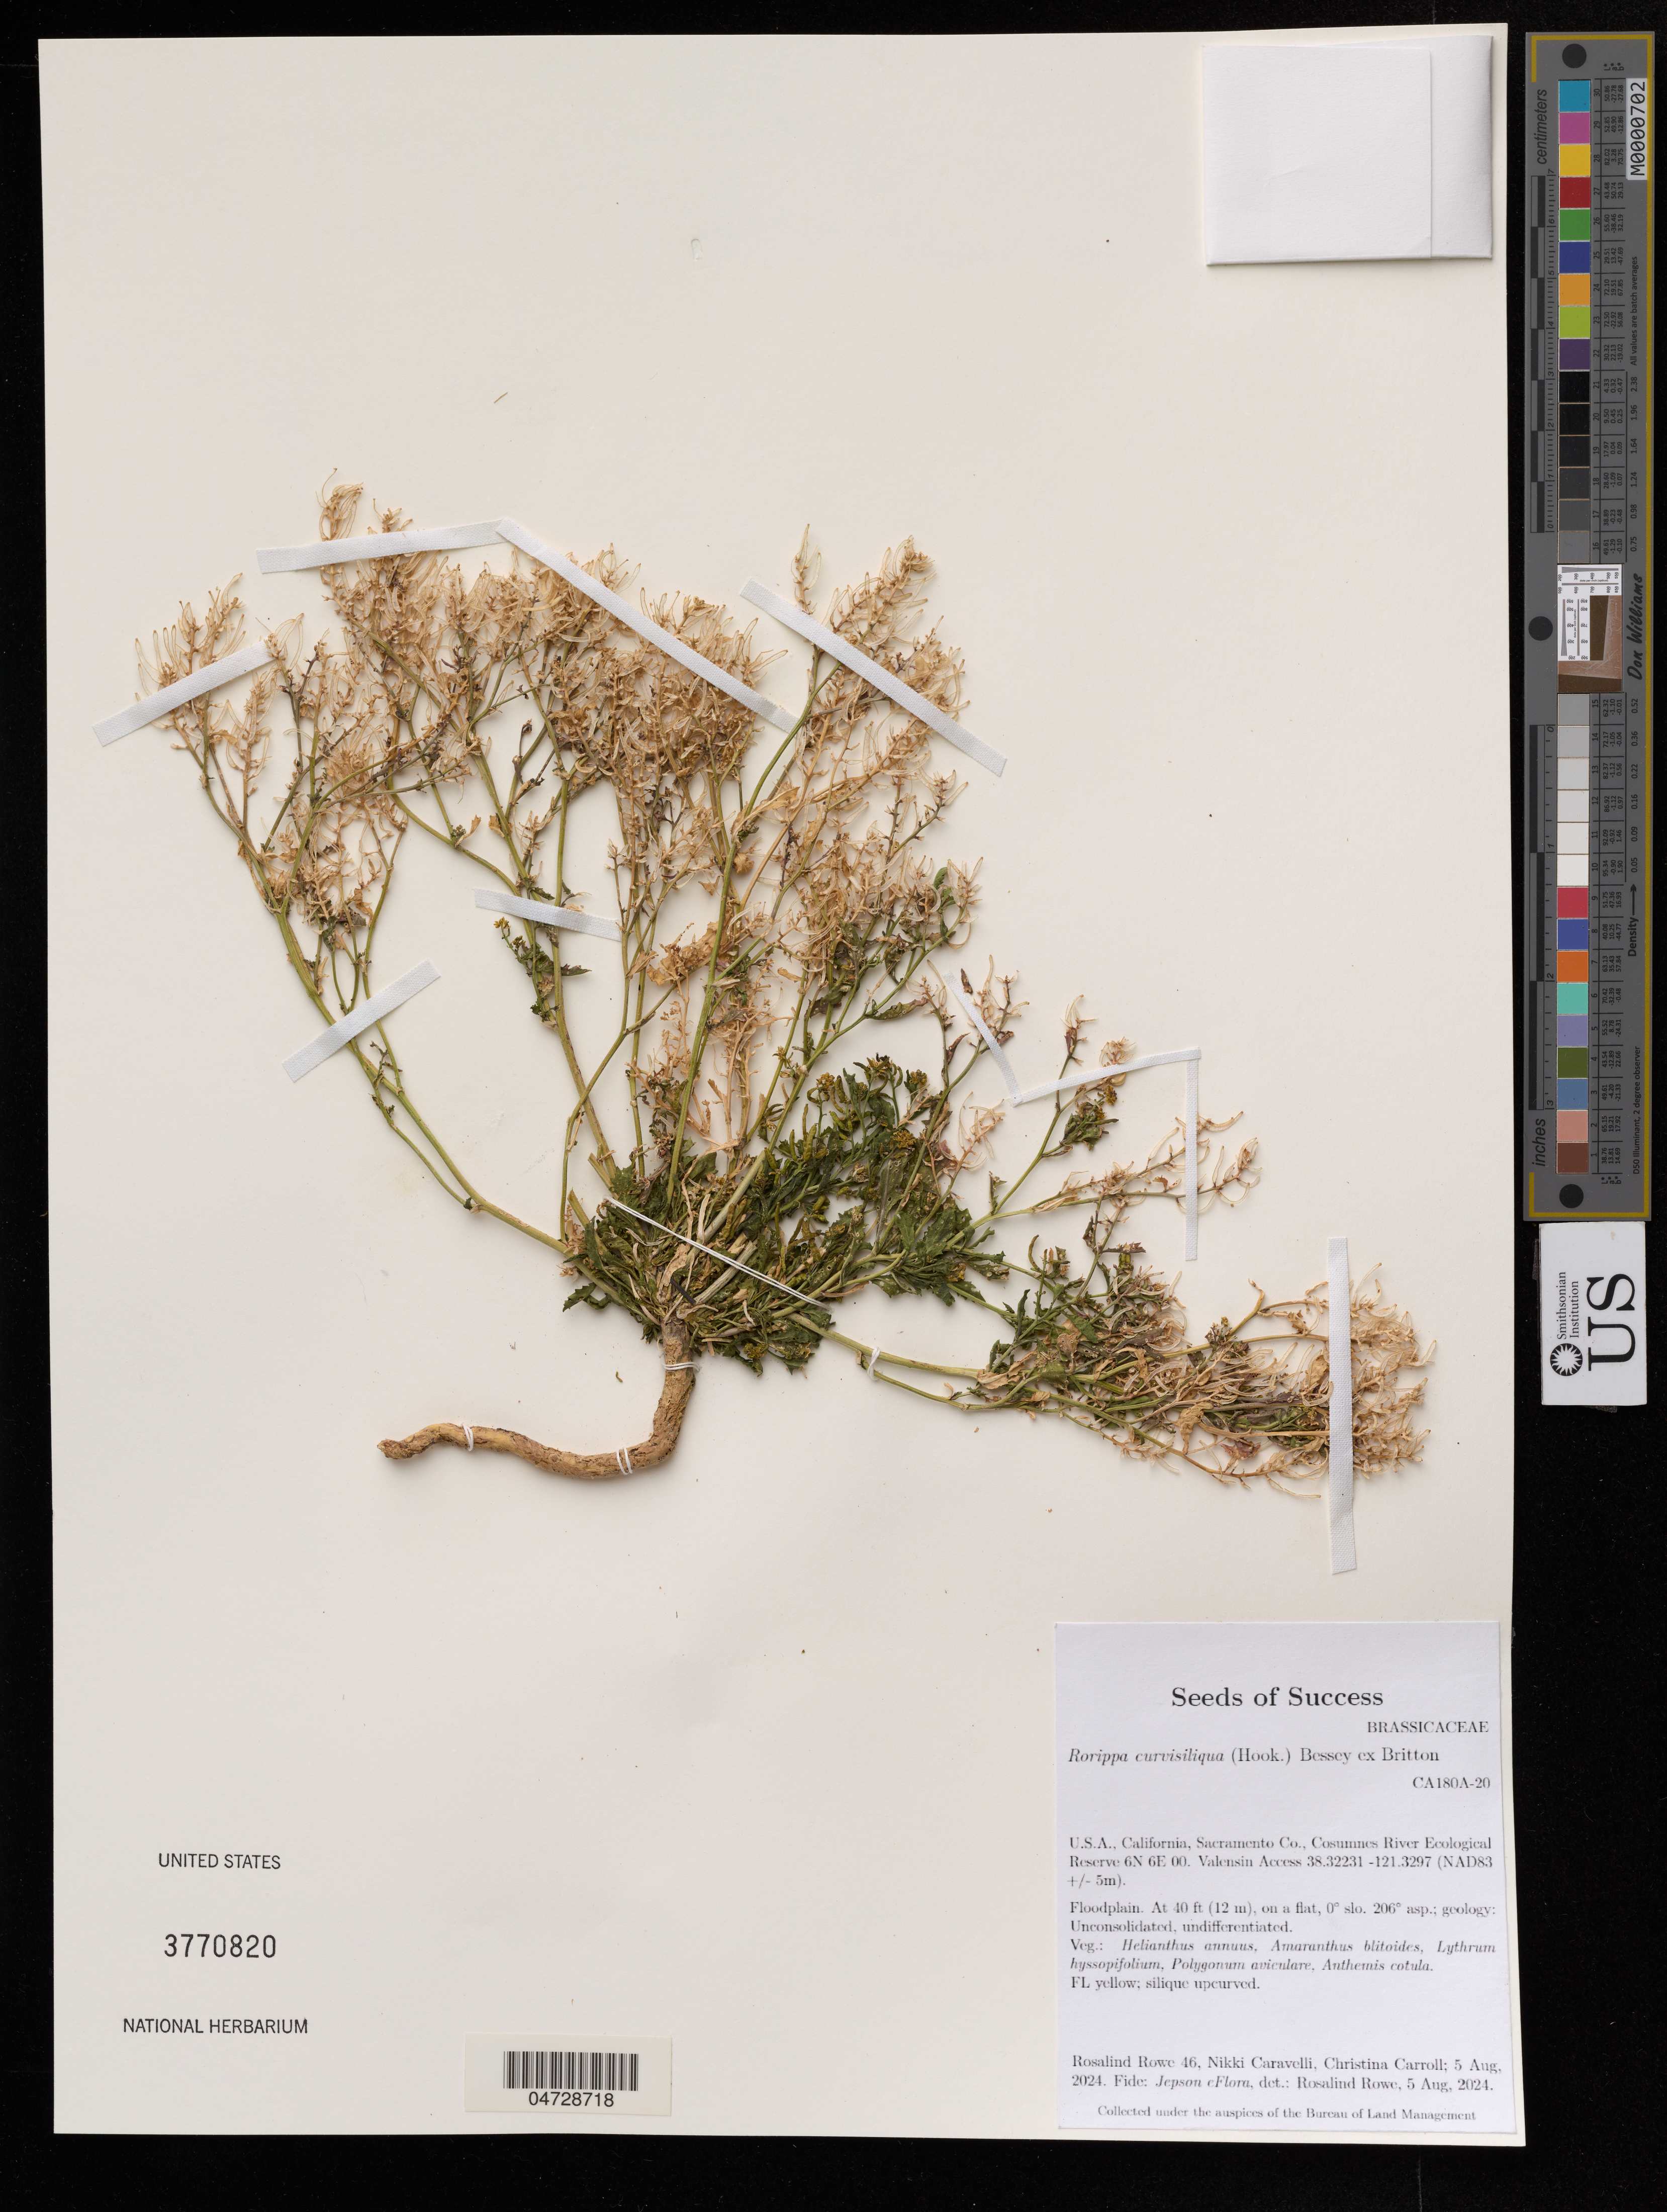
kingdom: Plantae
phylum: Tracheophyta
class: Magnoliopsida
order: Brassicales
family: Brassicaceae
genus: Rorippa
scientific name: Rorippa curvisiliqua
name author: (Hook.) Bessey ex Britton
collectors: R. Rowe, N. Caravelli & C. Carroll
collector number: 46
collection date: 2024-08-05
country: United States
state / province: California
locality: Sacramento Co., Cosumnes River Ecological Reserve 6N 6E 00. Valensin Access.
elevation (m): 12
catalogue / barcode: US 3770820